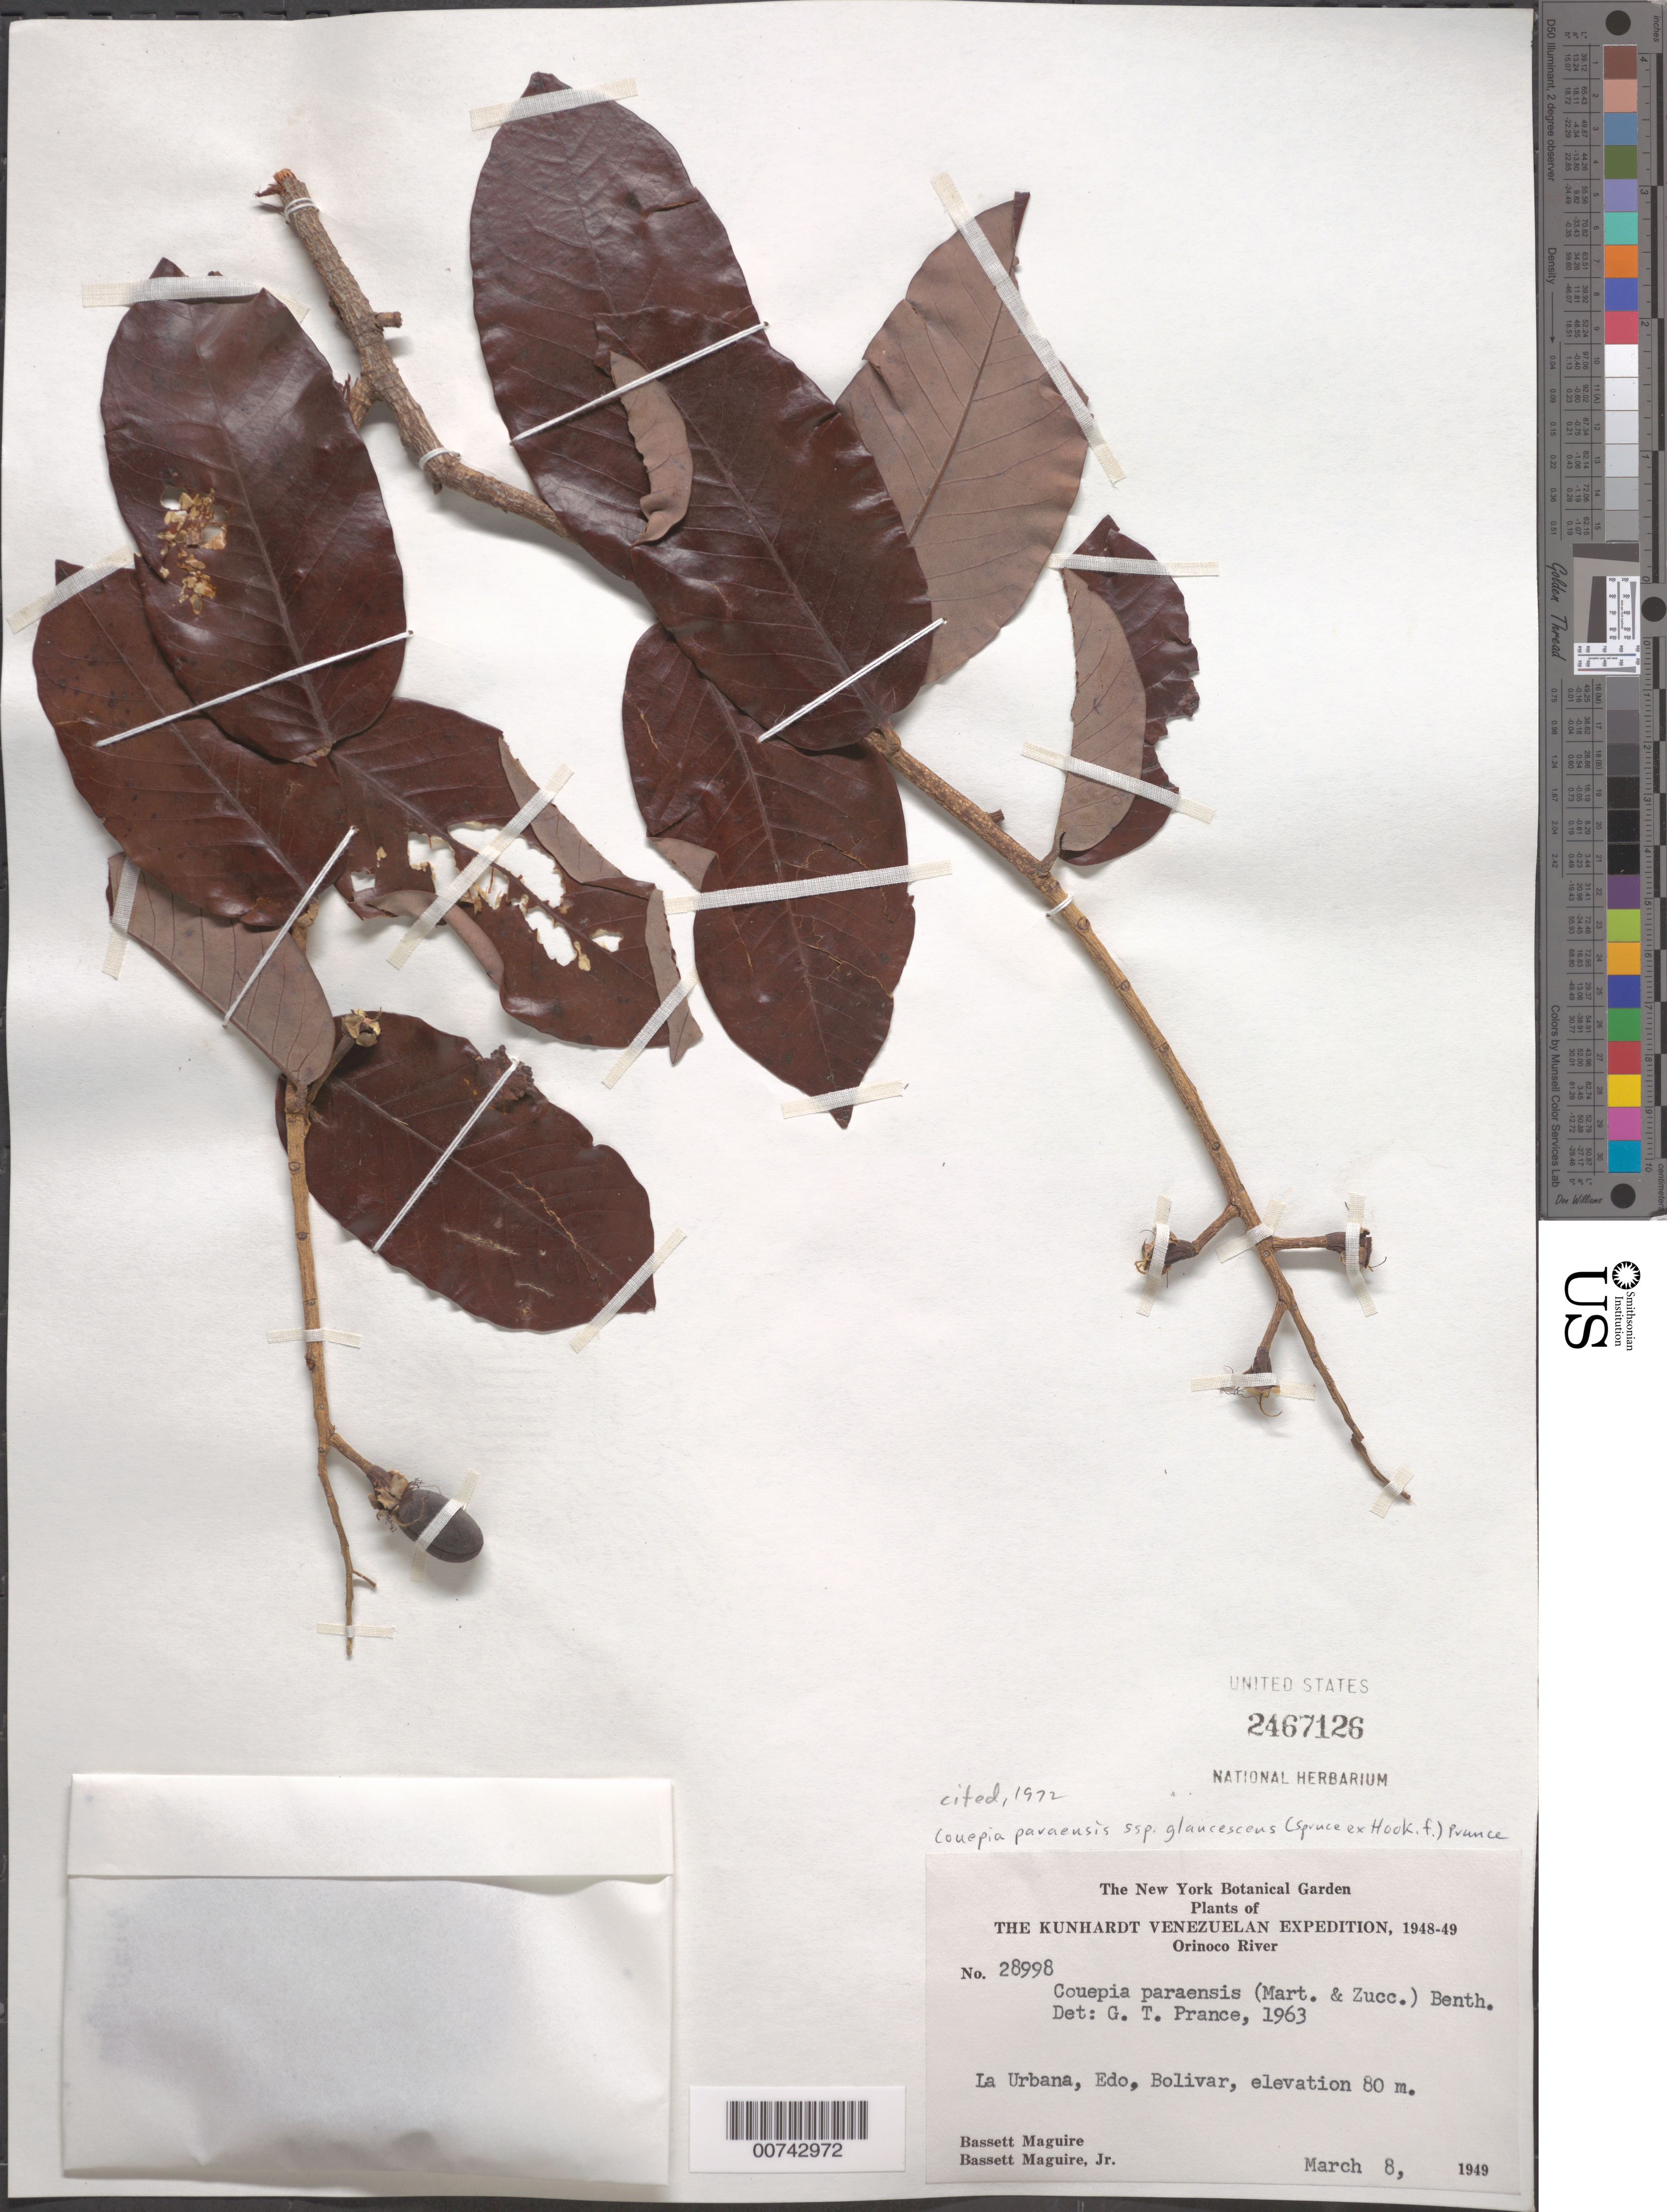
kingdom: Plantae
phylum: Tracheophyta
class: Magnoliopsida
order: Malpighiales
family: Chrysobalanaceae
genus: Couepia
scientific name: Couepia paraensis subsp. glaucescens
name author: (Spruce ex Hook. f.) Prance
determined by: Prance, G. T.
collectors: B. Maguire & B. Maguire Jr.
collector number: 28998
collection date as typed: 8-Mar-49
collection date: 1949-03-08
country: Venezuela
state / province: Bolívar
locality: Río Orinoco, La Urbana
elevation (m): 80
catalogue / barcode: US 2467126